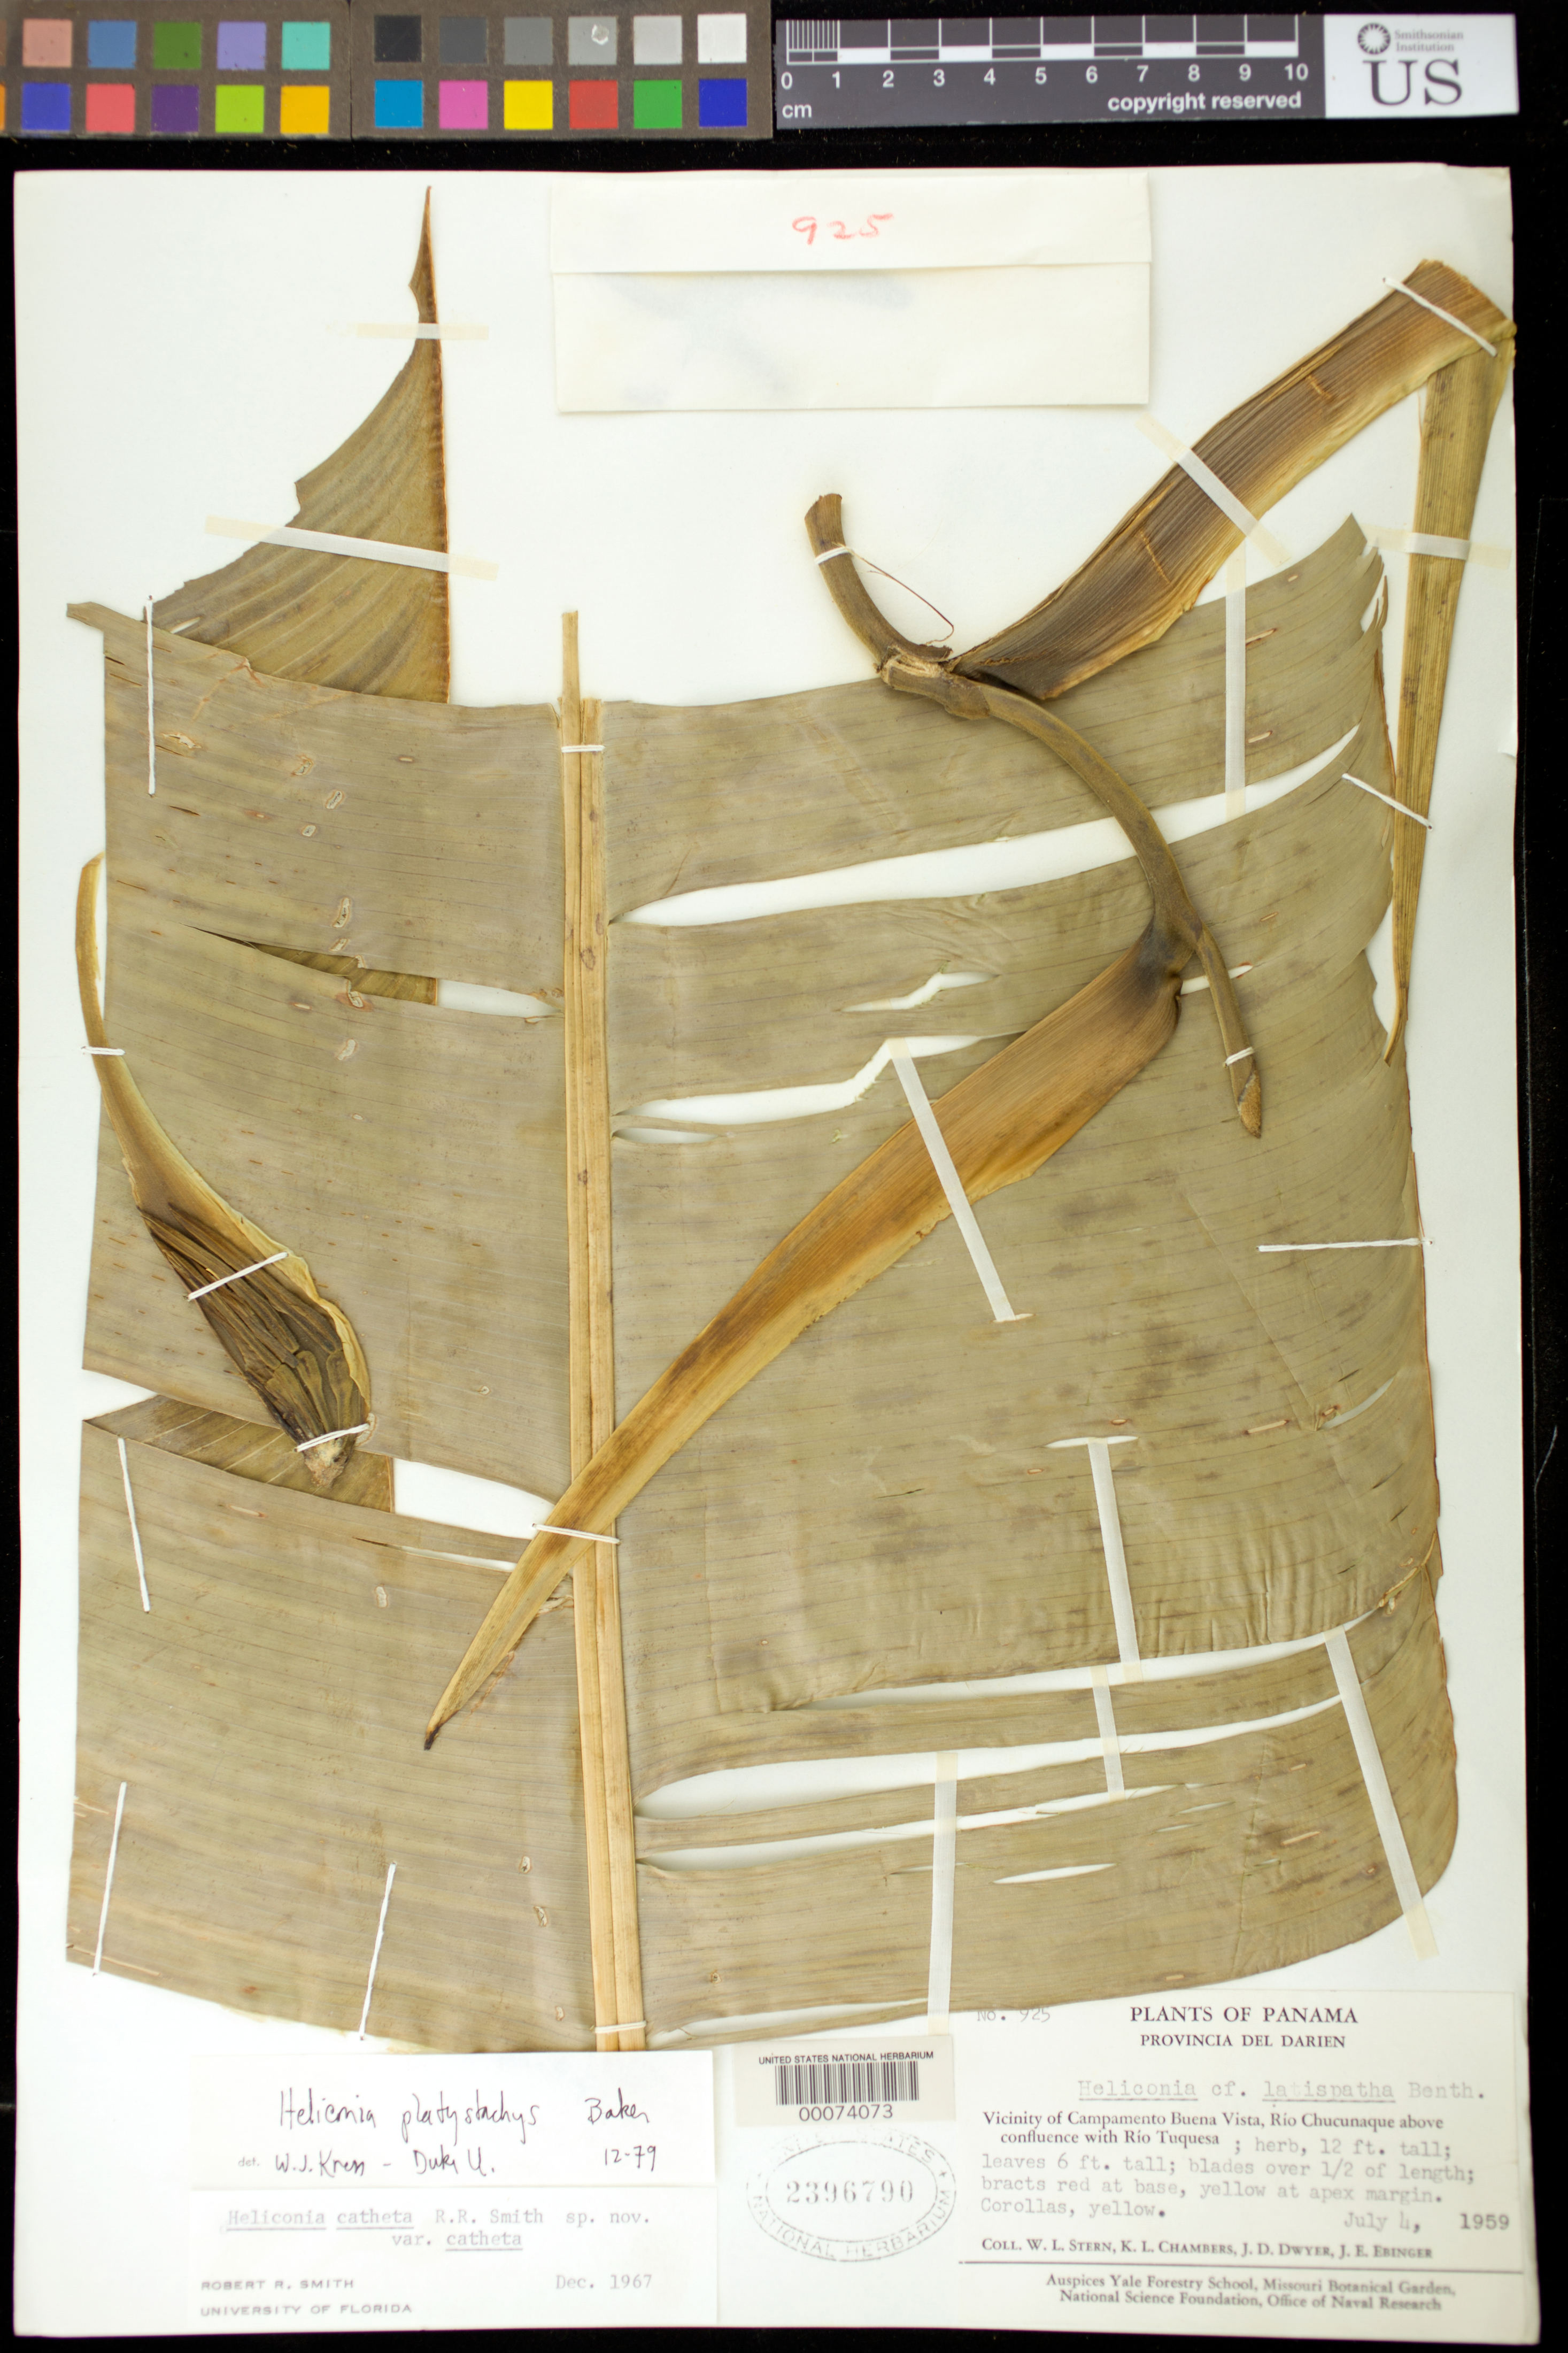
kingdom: Plantae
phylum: Tracheophyta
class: Liliopsida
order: Zingiberales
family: Heliconiaceae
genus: Heliconia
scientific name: Heliconia platystachys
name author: Baker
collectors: W. L. Stern, K. L. Chambers, J. D. Dwyer & J. Ebinger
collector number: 925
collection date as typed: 04 Jul 1959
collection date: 1959-07-04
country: Panama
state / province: Darién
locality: Vicinity of Campamento Buena Vista, Rio Chucunaque above confluence with Rio Tuquesa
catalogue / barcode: US 2396790